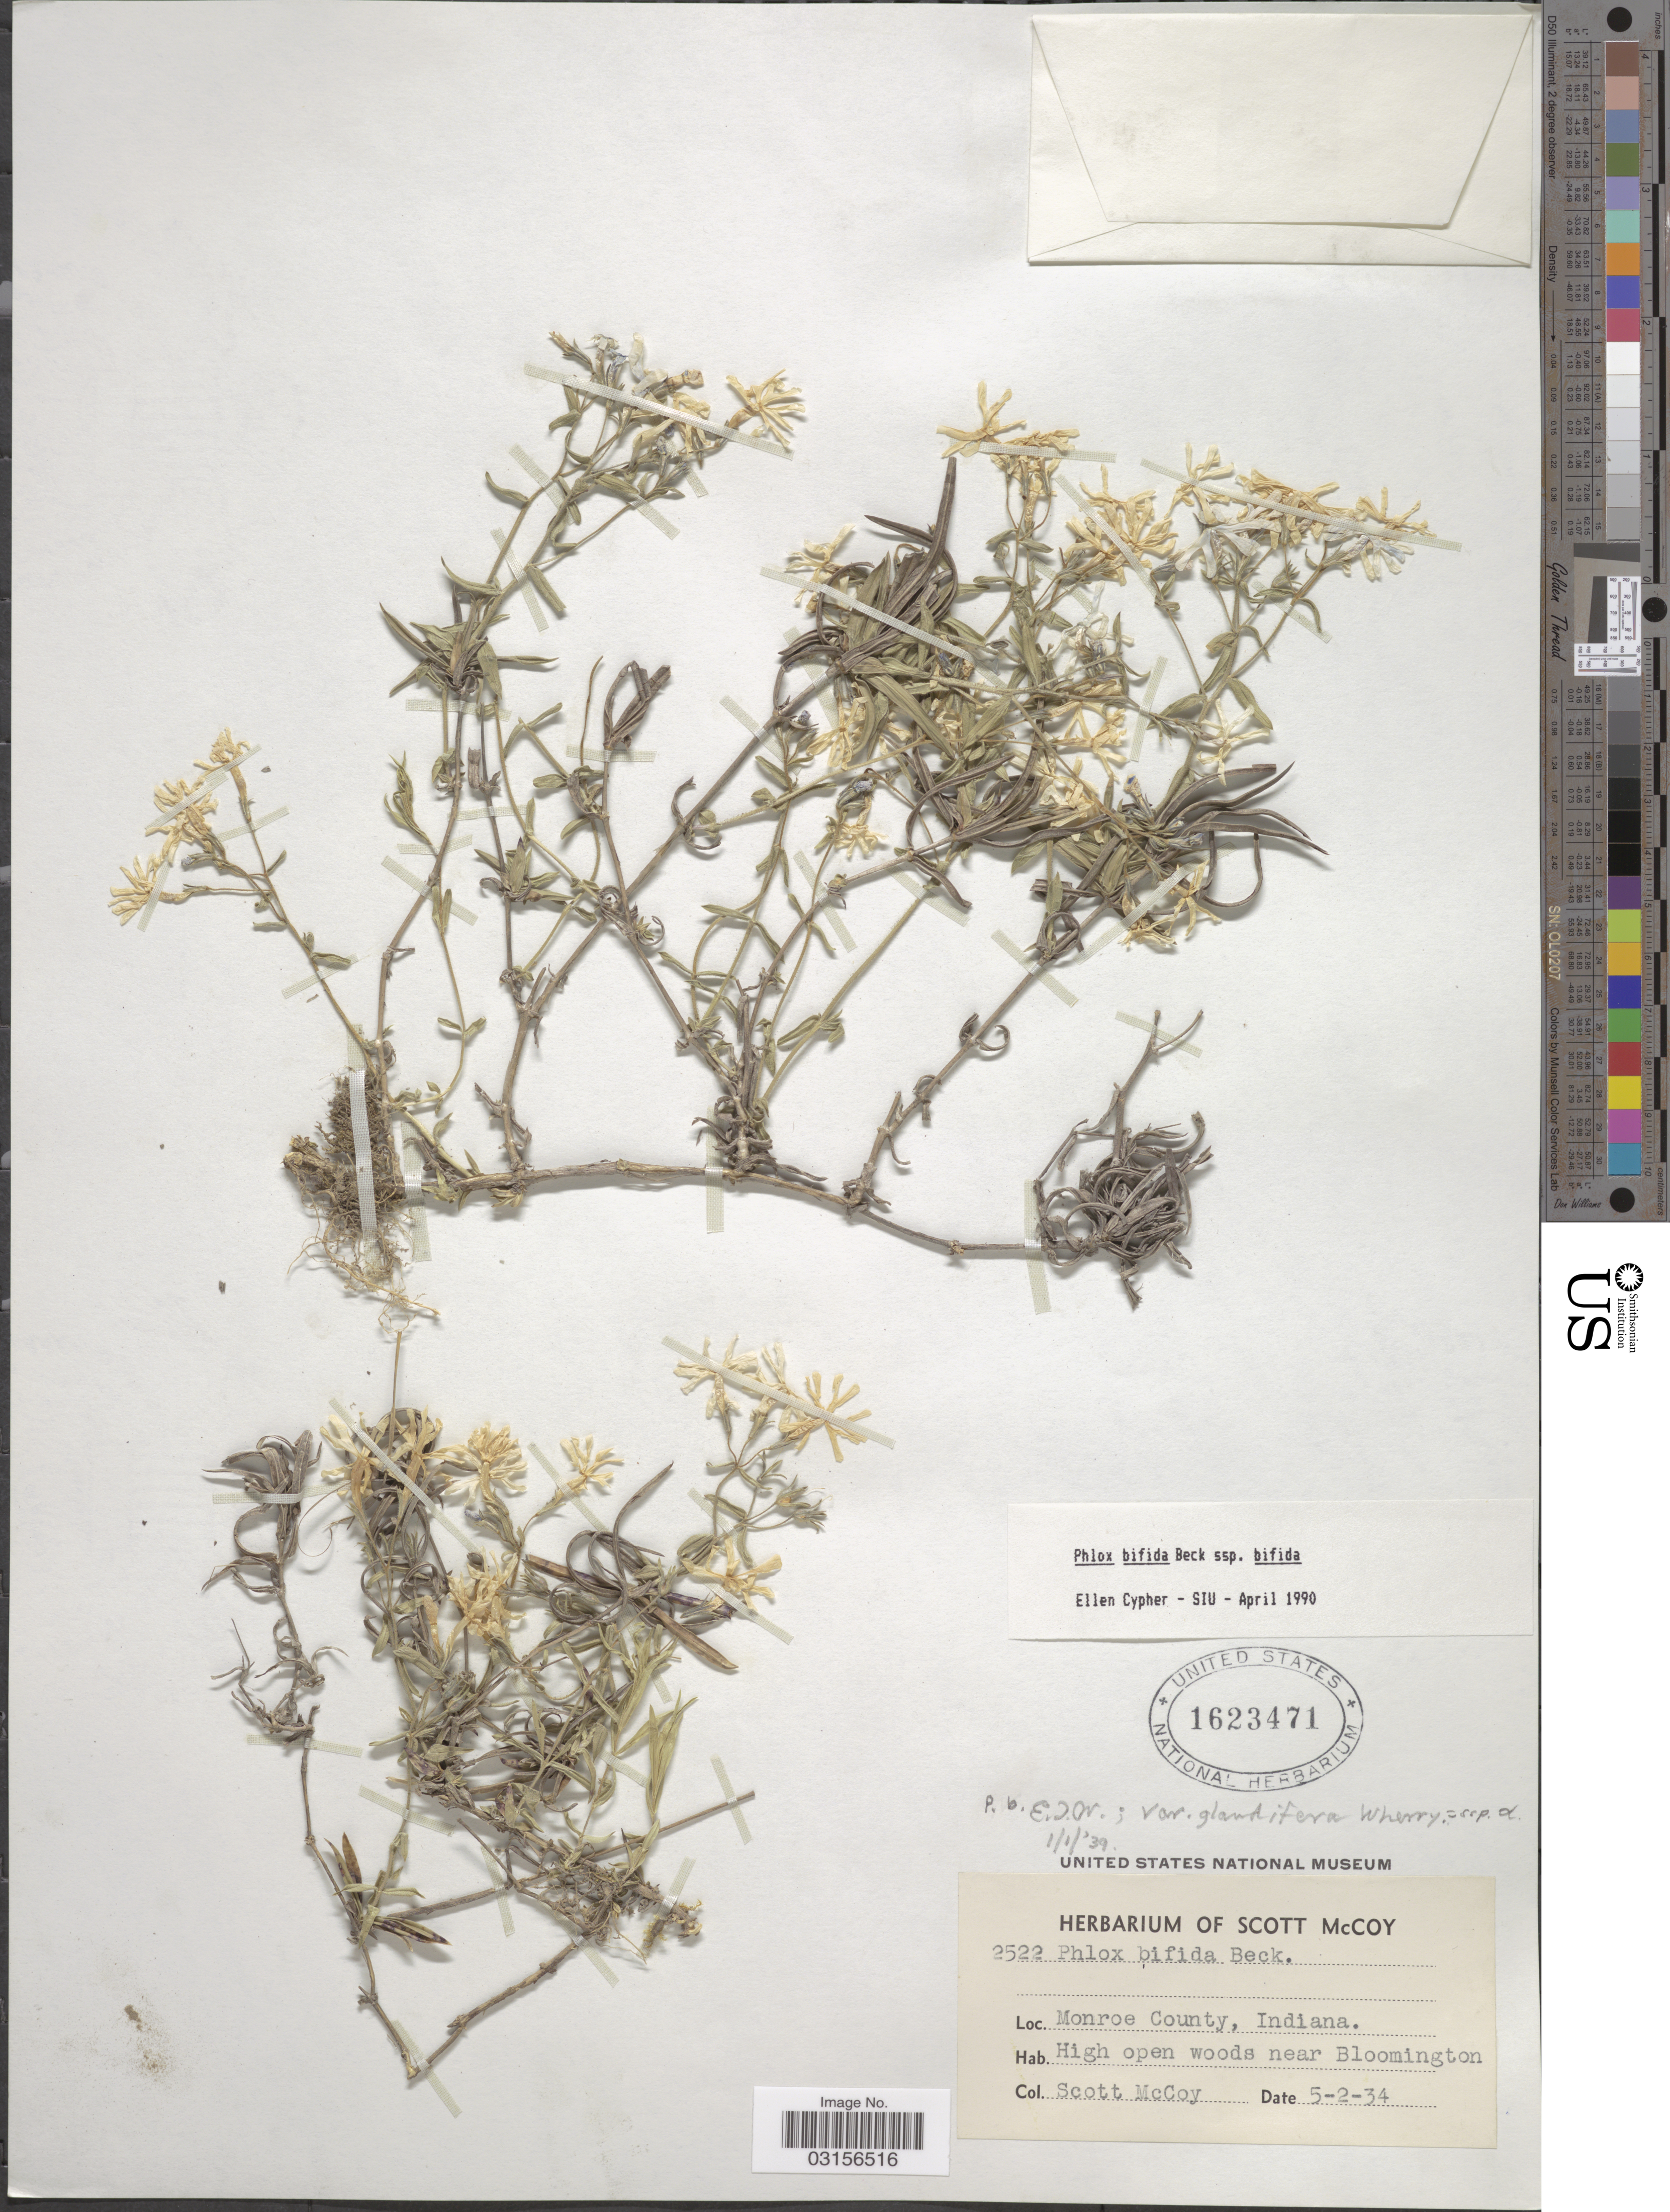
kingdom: Plantae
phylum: Tracheophyta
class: Magnoliopsida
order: Ericales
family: Polemoniaceae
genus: Phlox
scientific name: Phlox bifida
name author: L.C. Beck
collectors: S. McCoy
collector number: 2522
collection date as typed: Transcribed d/m/y: 2/5/34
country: United States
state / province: Indiana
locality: Monroe County. Woods near Bloomington.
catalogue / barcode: US 1623471